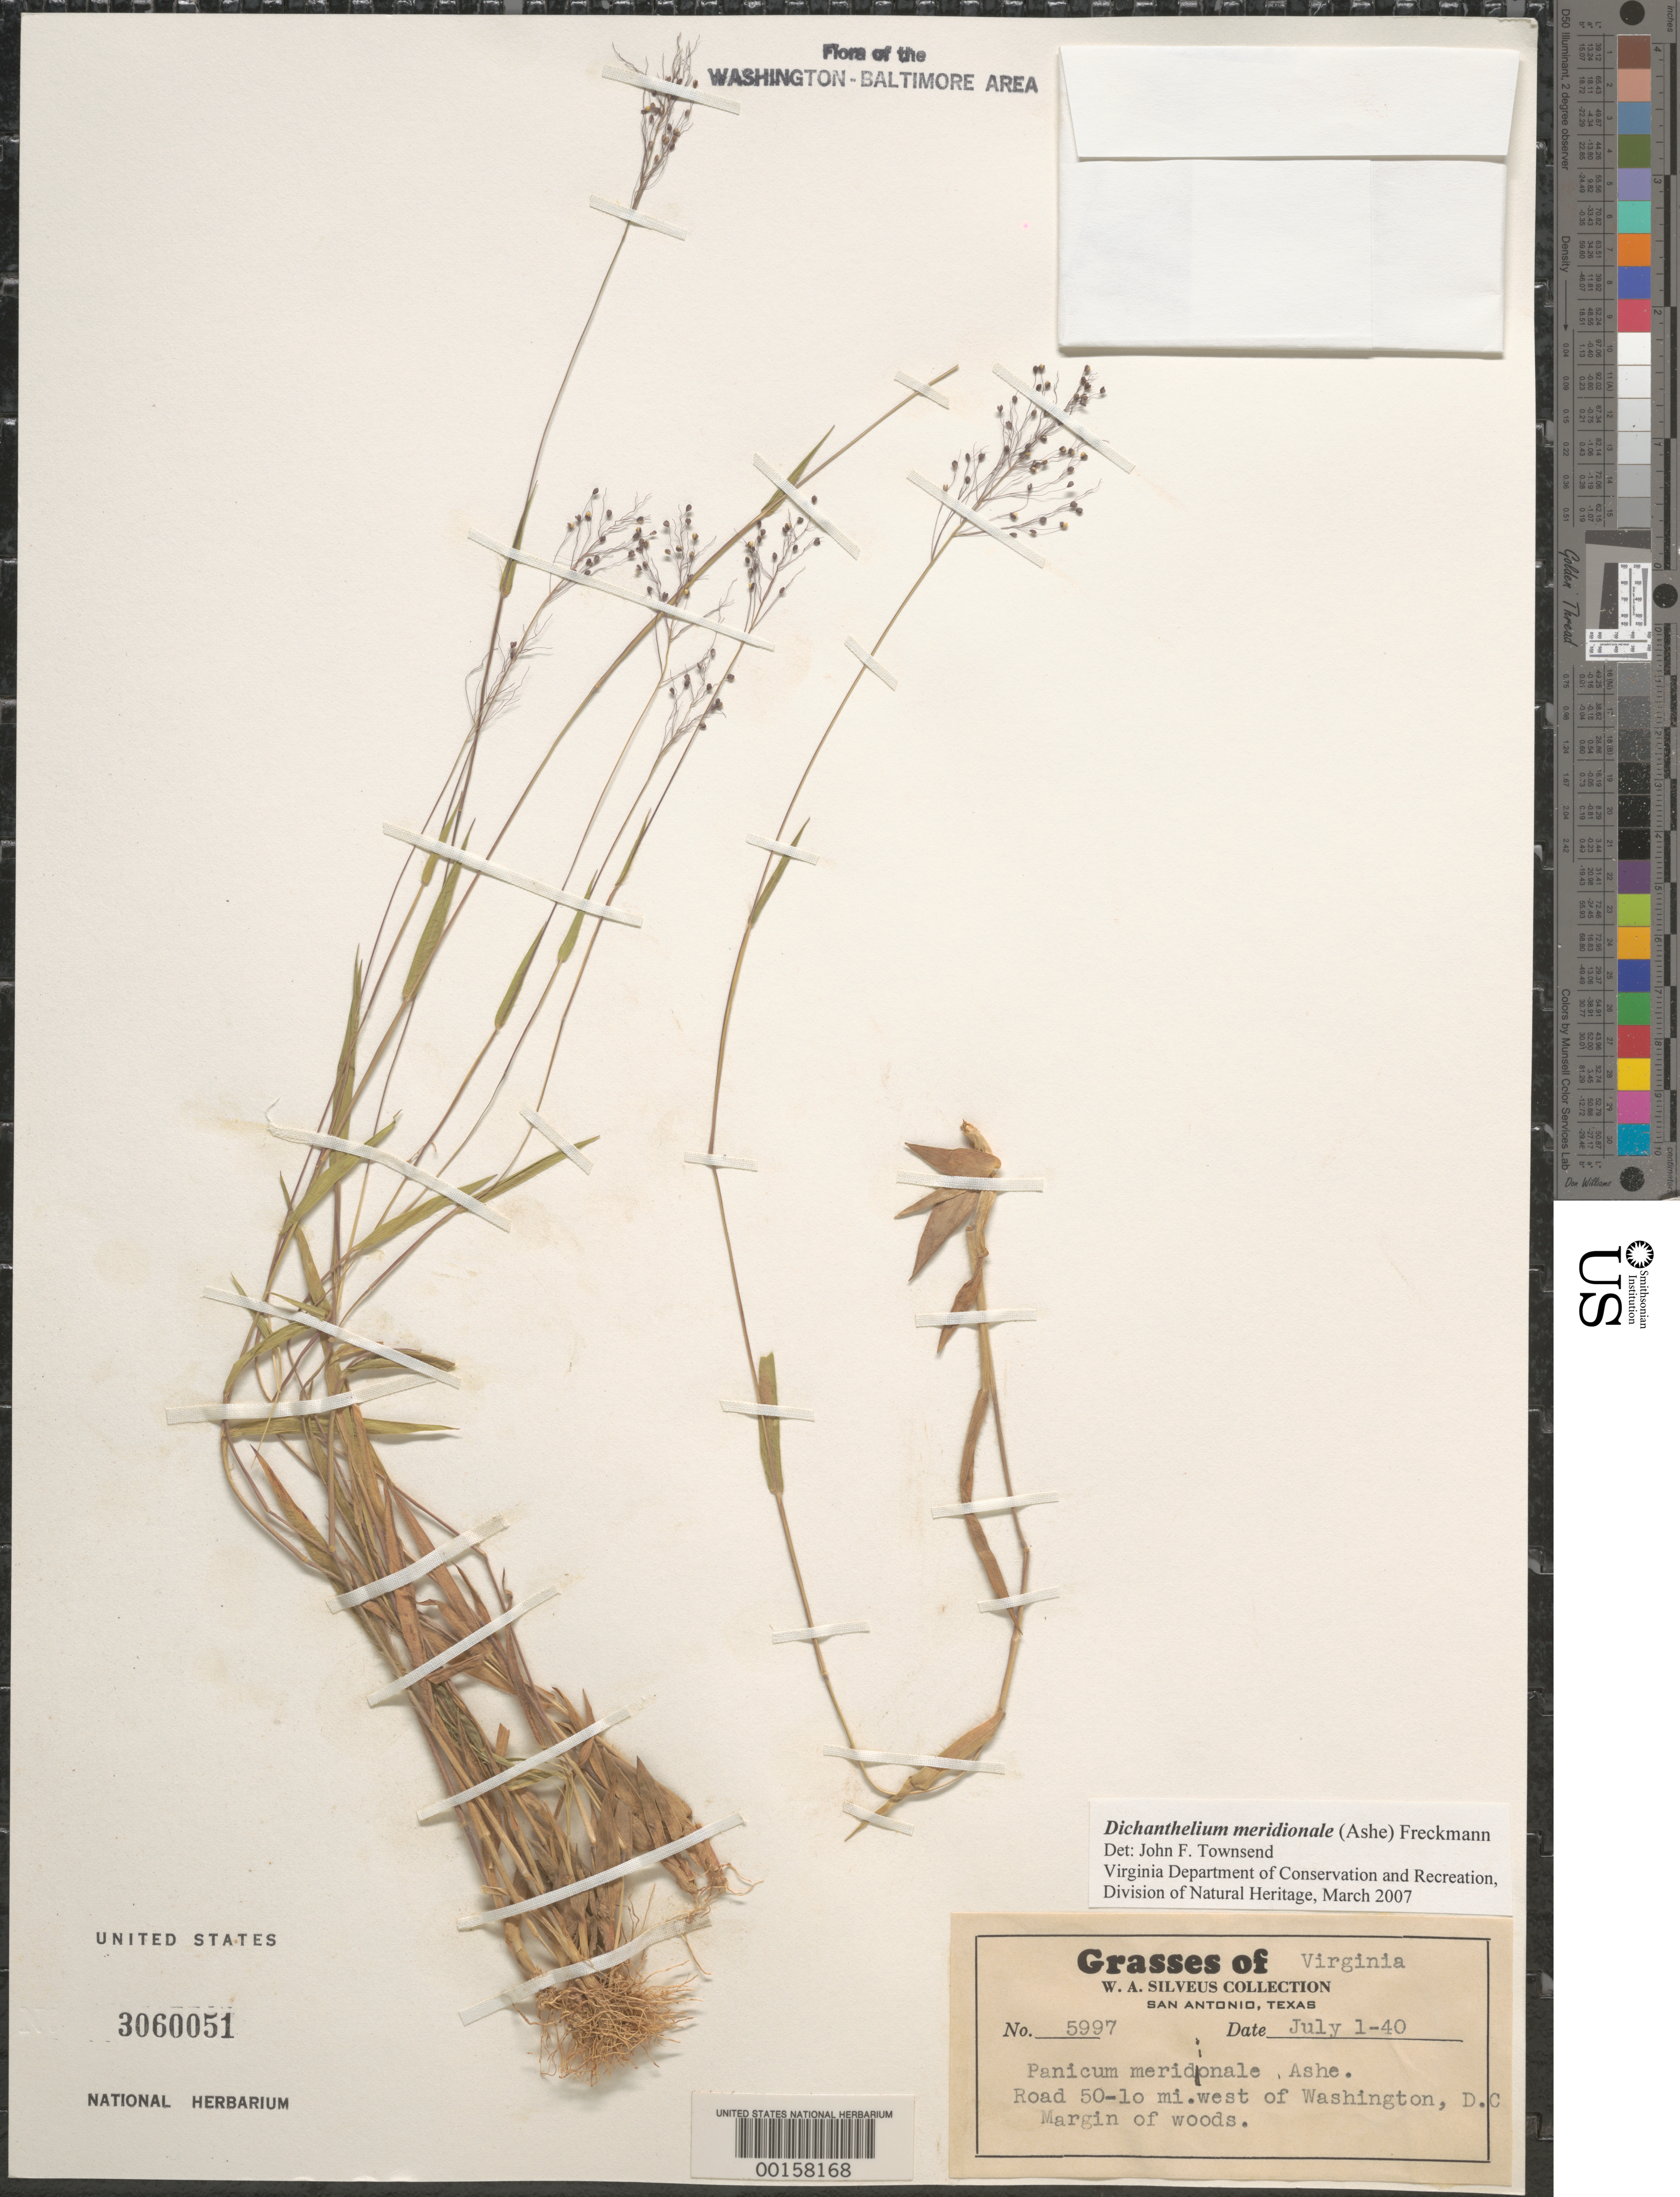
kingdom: Plantae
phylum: Tracheophyta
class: Liliopsida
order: Poales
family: Poaceae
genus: Dichanthelium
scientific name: Dichanthelium meridionale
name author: (Ashe) Freckmann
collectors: W. Silveus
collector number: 5997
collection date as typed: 01 Jul 1940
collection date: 1940-07-01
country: United States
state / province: Virginia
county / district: Fairfax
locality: Rt 50, 10 mi. W of Washington, DC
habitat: Roadside, margin of woods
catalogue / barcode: US 3060051